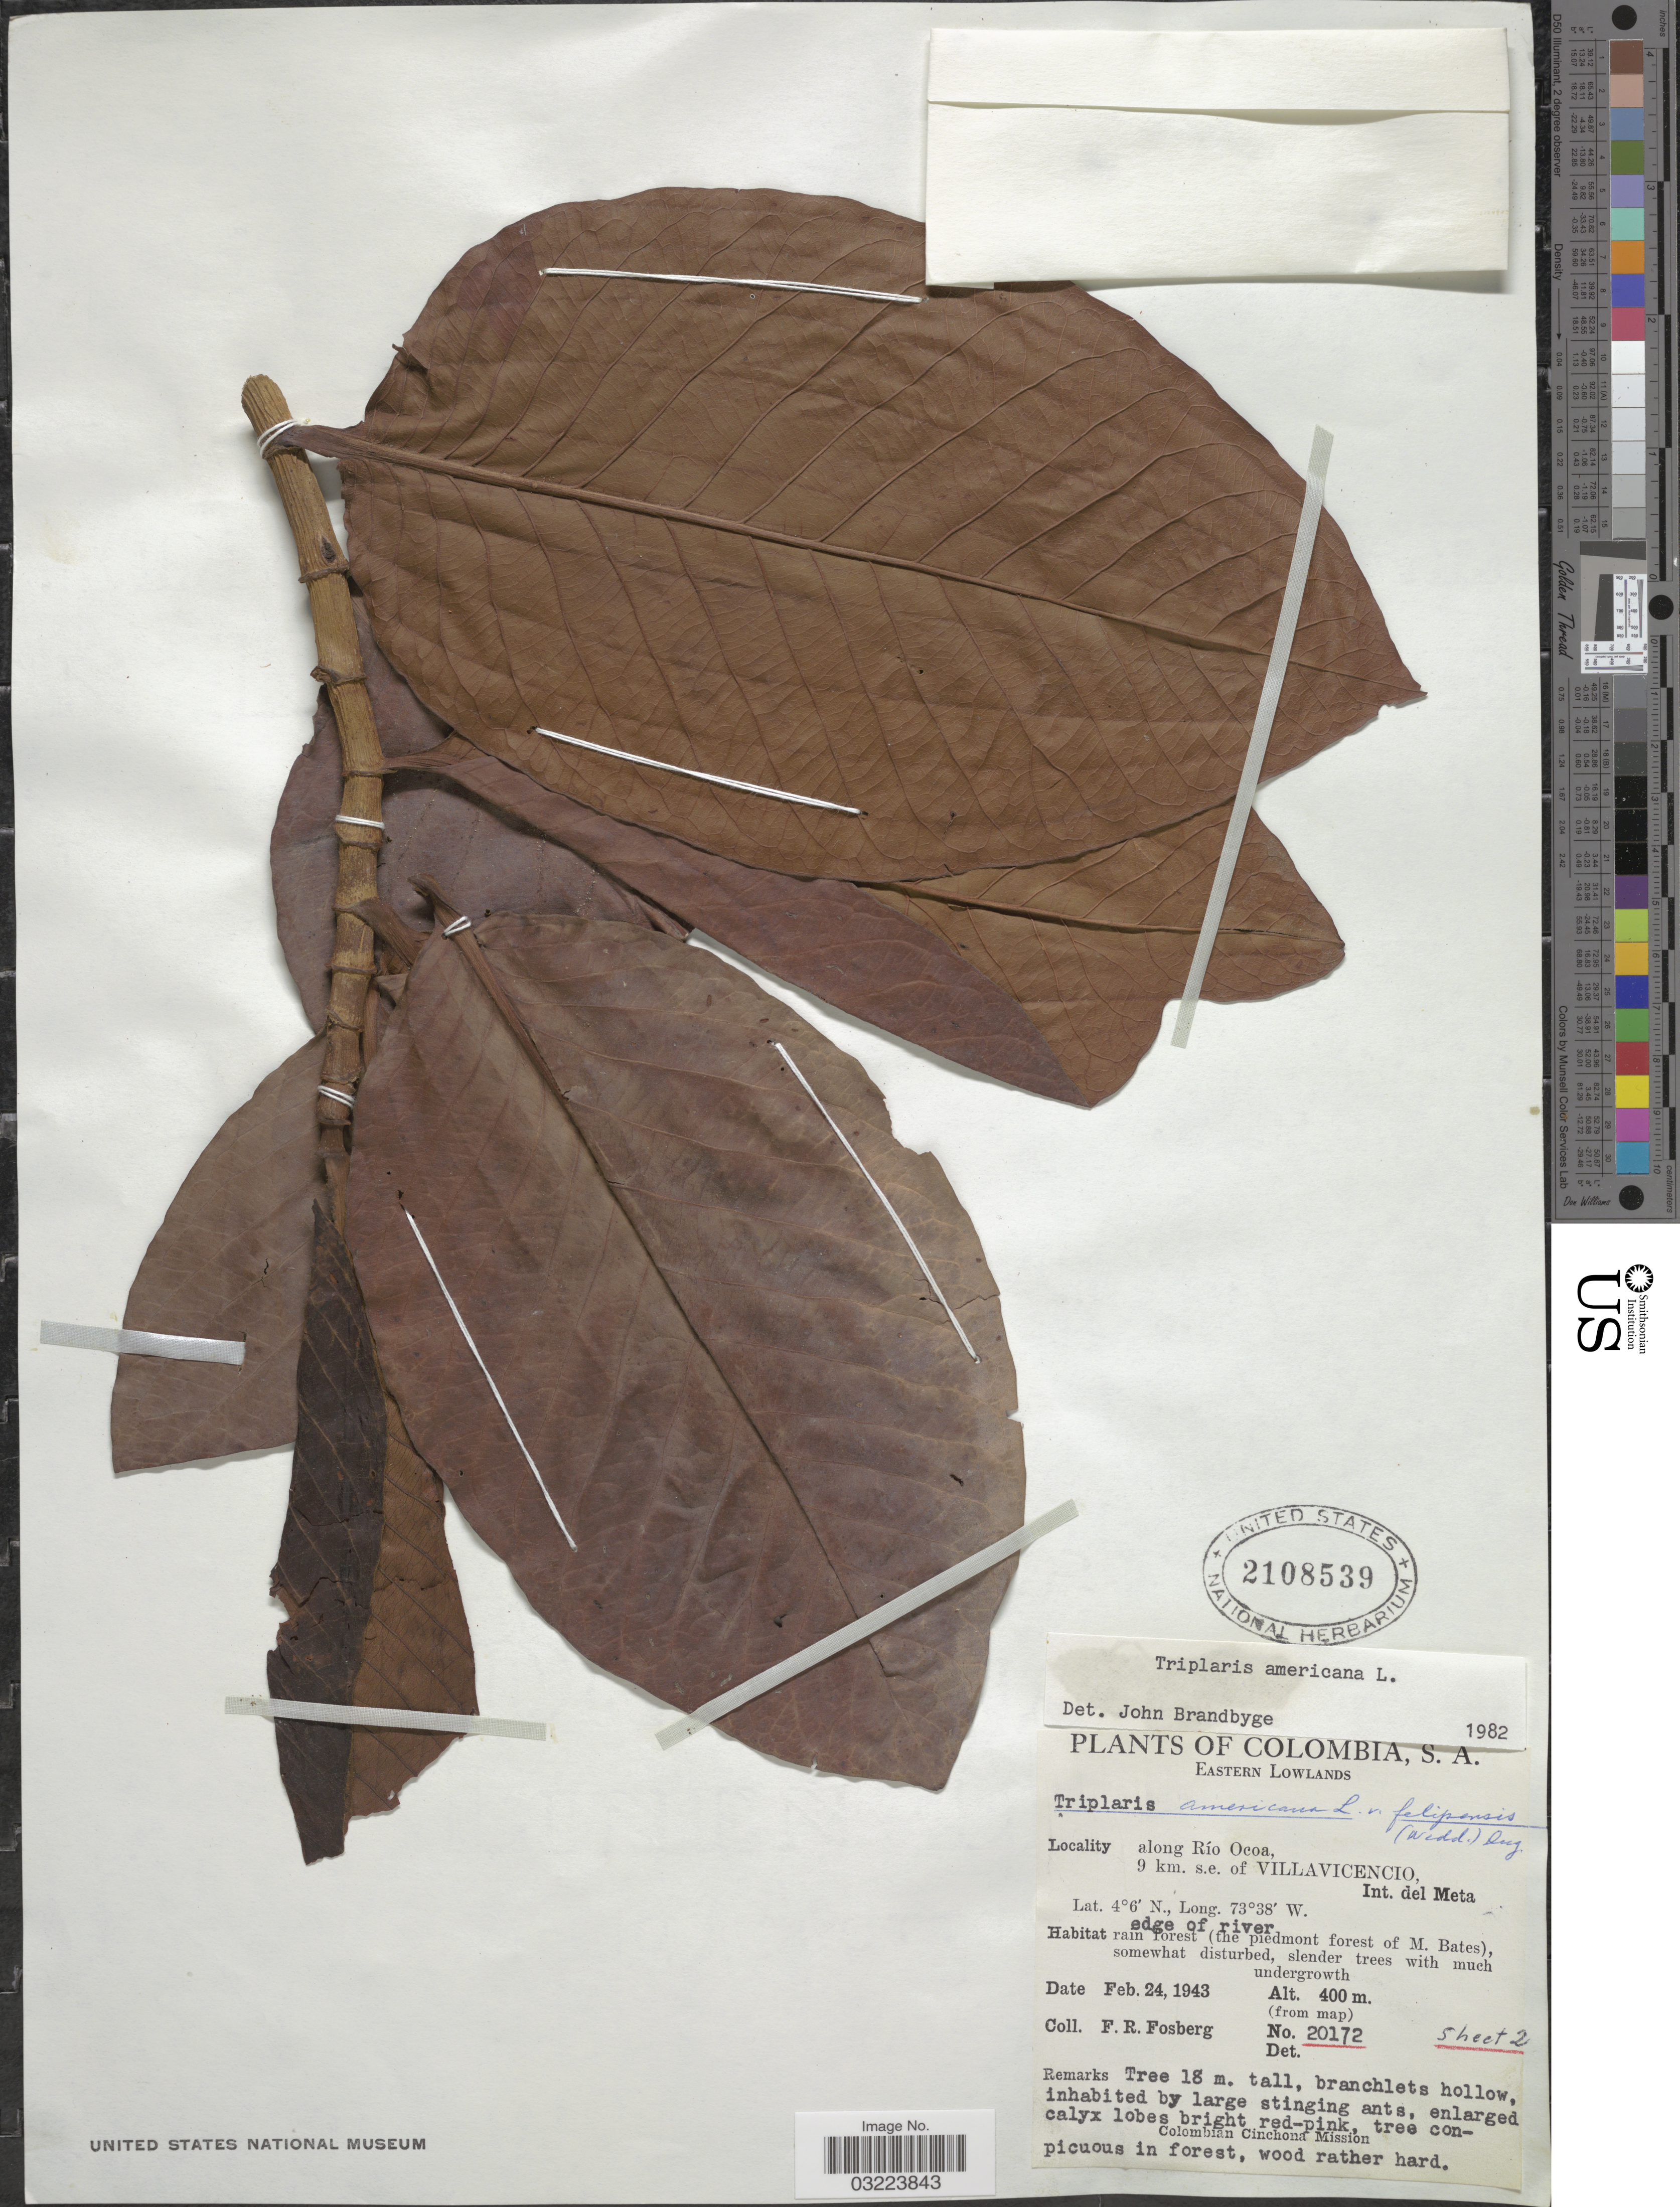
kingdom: Plantae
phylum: Tracheophyta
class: Magnoliopsida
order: Caryophyllales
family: Polygonaceae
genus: Triplaris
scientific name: Triplaris americana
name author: L.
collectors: F. R. Fosberg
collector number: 20172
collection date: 1943-02-24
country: Colombia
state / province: Meta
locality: Eastern Lowlands. Along Río Ocoa, 9 km. s.e. of Villavicencio, Int. del Meta. Rain forest (the piedmont forest of M. Bates).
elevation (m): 400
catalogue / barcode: US 2108539